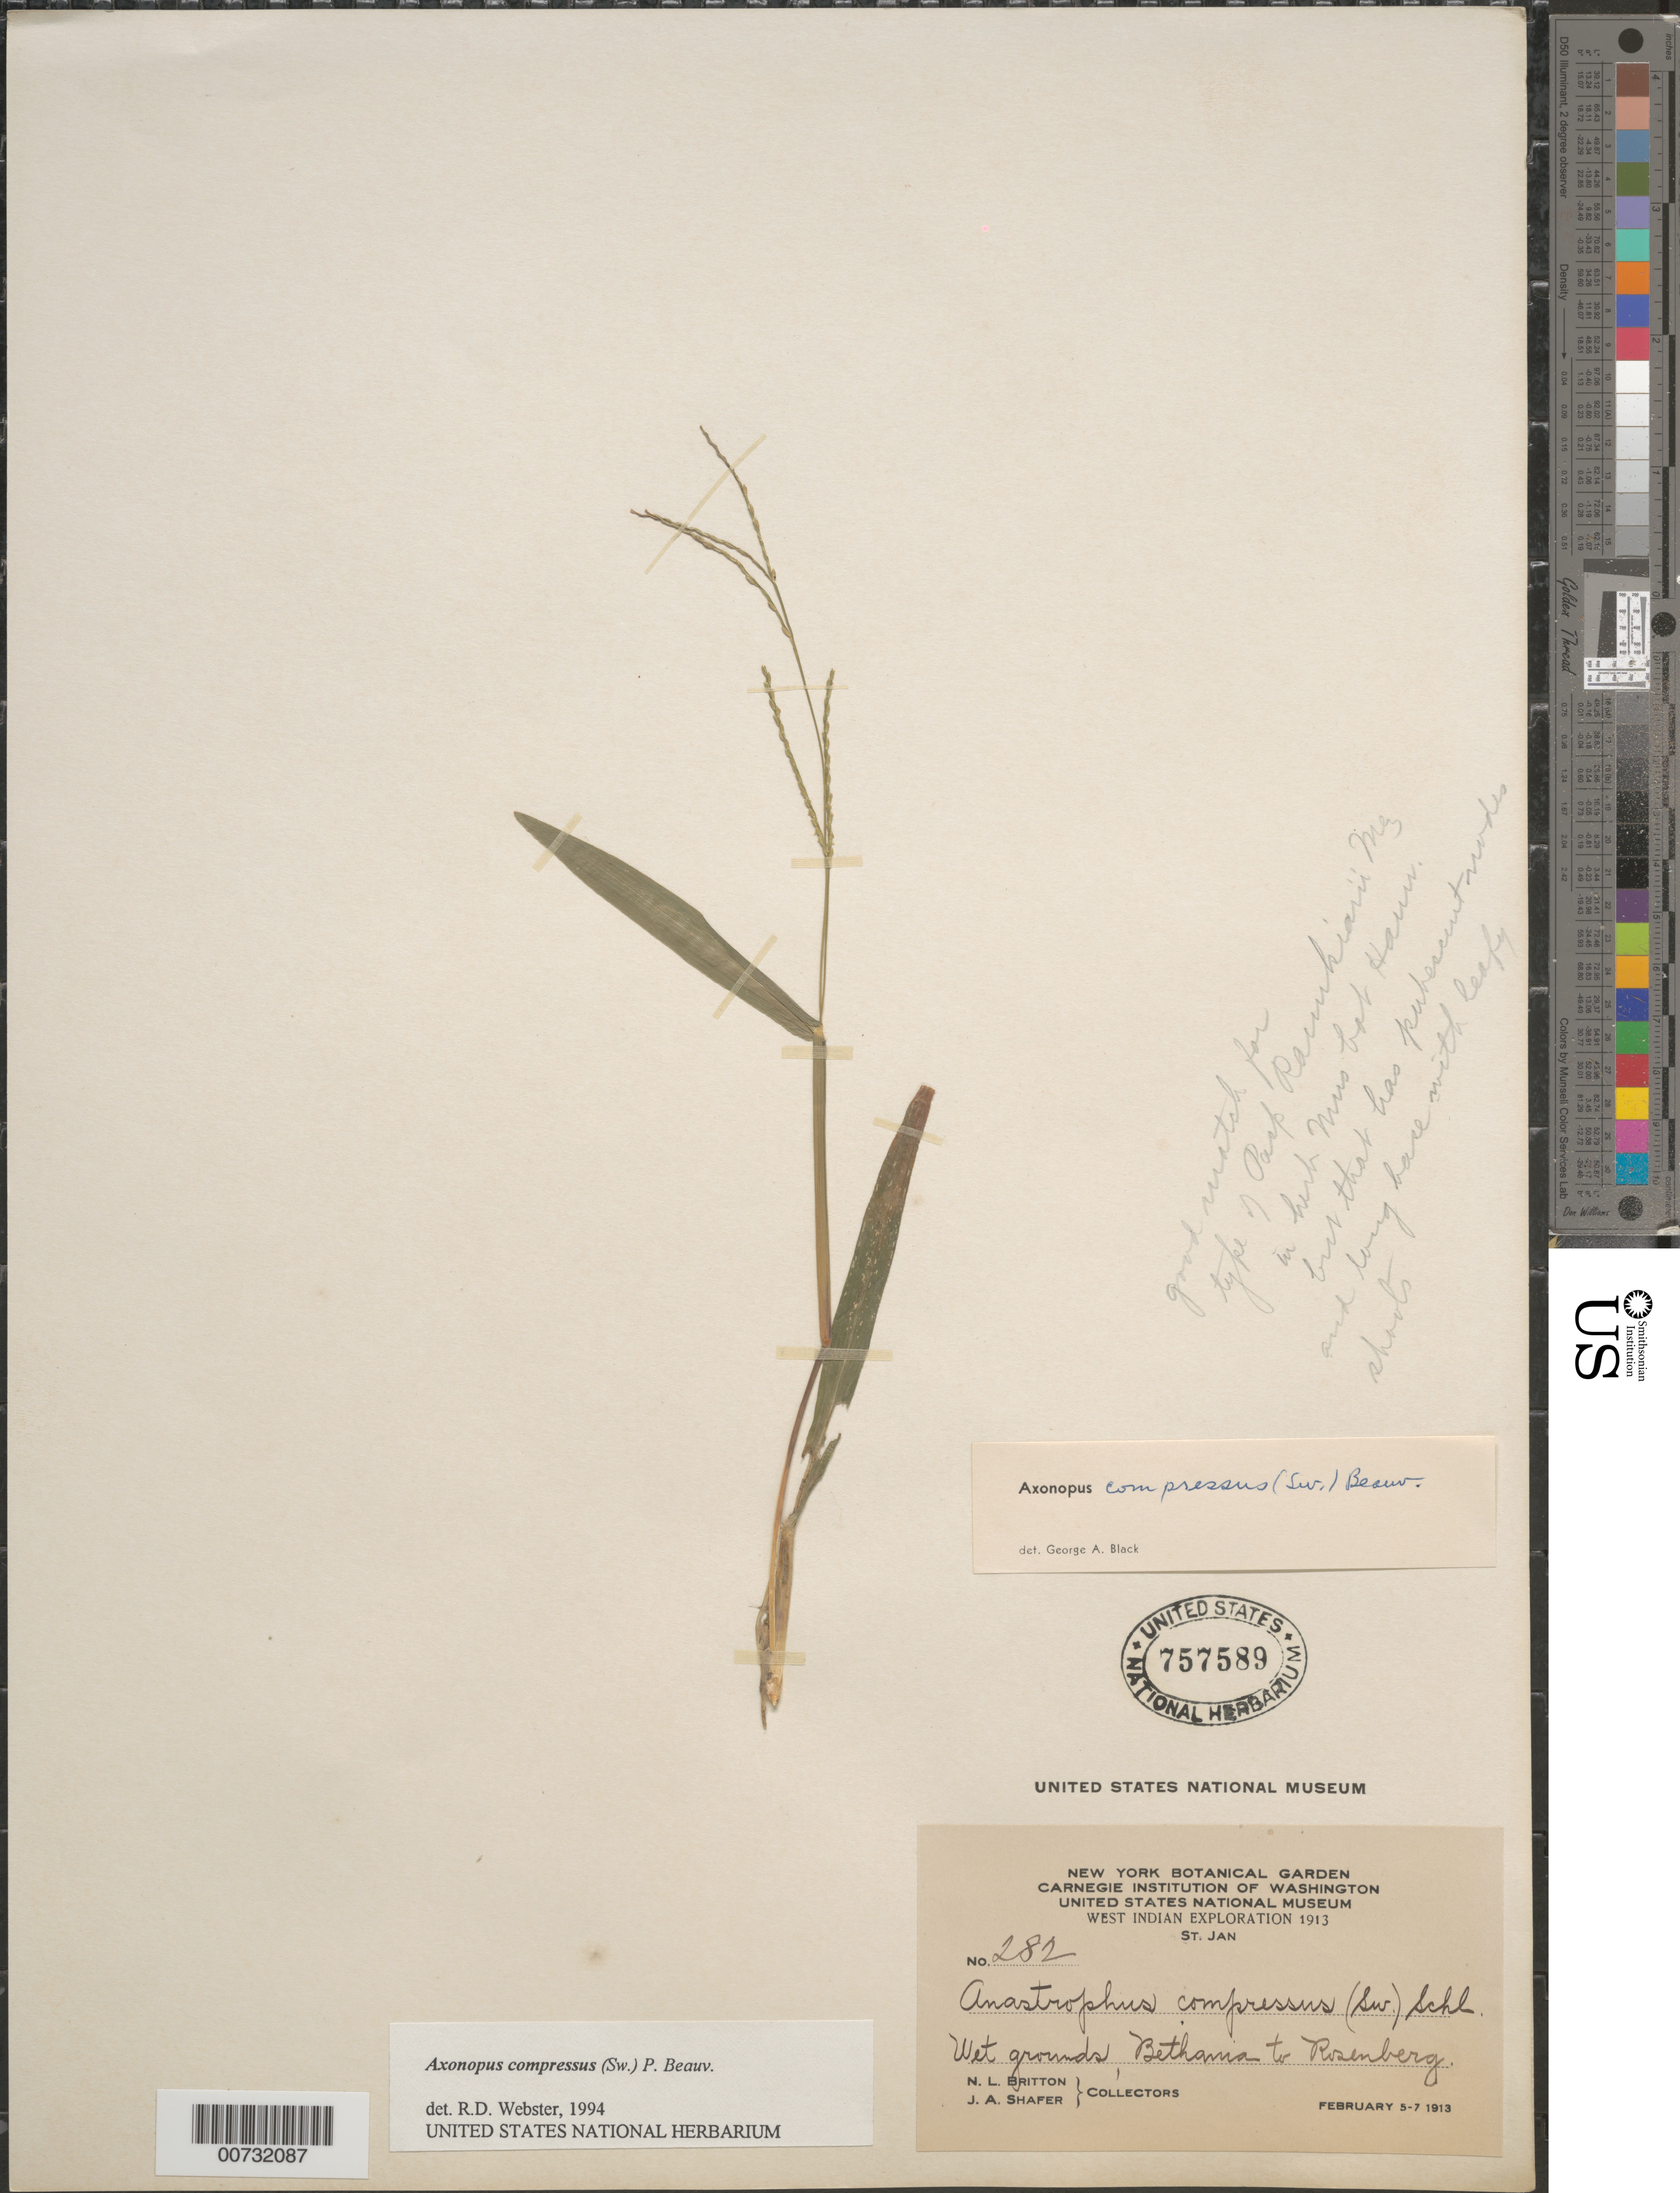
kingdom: Plantae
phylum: Tracheophyta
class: Liliopsida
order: Poales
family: Poaceae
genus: Axonopus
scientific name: Axonopus compressus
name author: (Sw.) P. Beauv.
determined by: Webster, Robert D.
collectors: N. Britton & J. A. Shafer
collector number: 282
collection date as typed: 05 Feb 1913 to 07 Feb 1913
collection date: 1913-02-05/1913-02-07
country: U.S. Virgin Islands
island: St. John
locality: St. John; Bethany to Rosenberg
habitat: Wet grounds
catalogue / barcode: US 757589